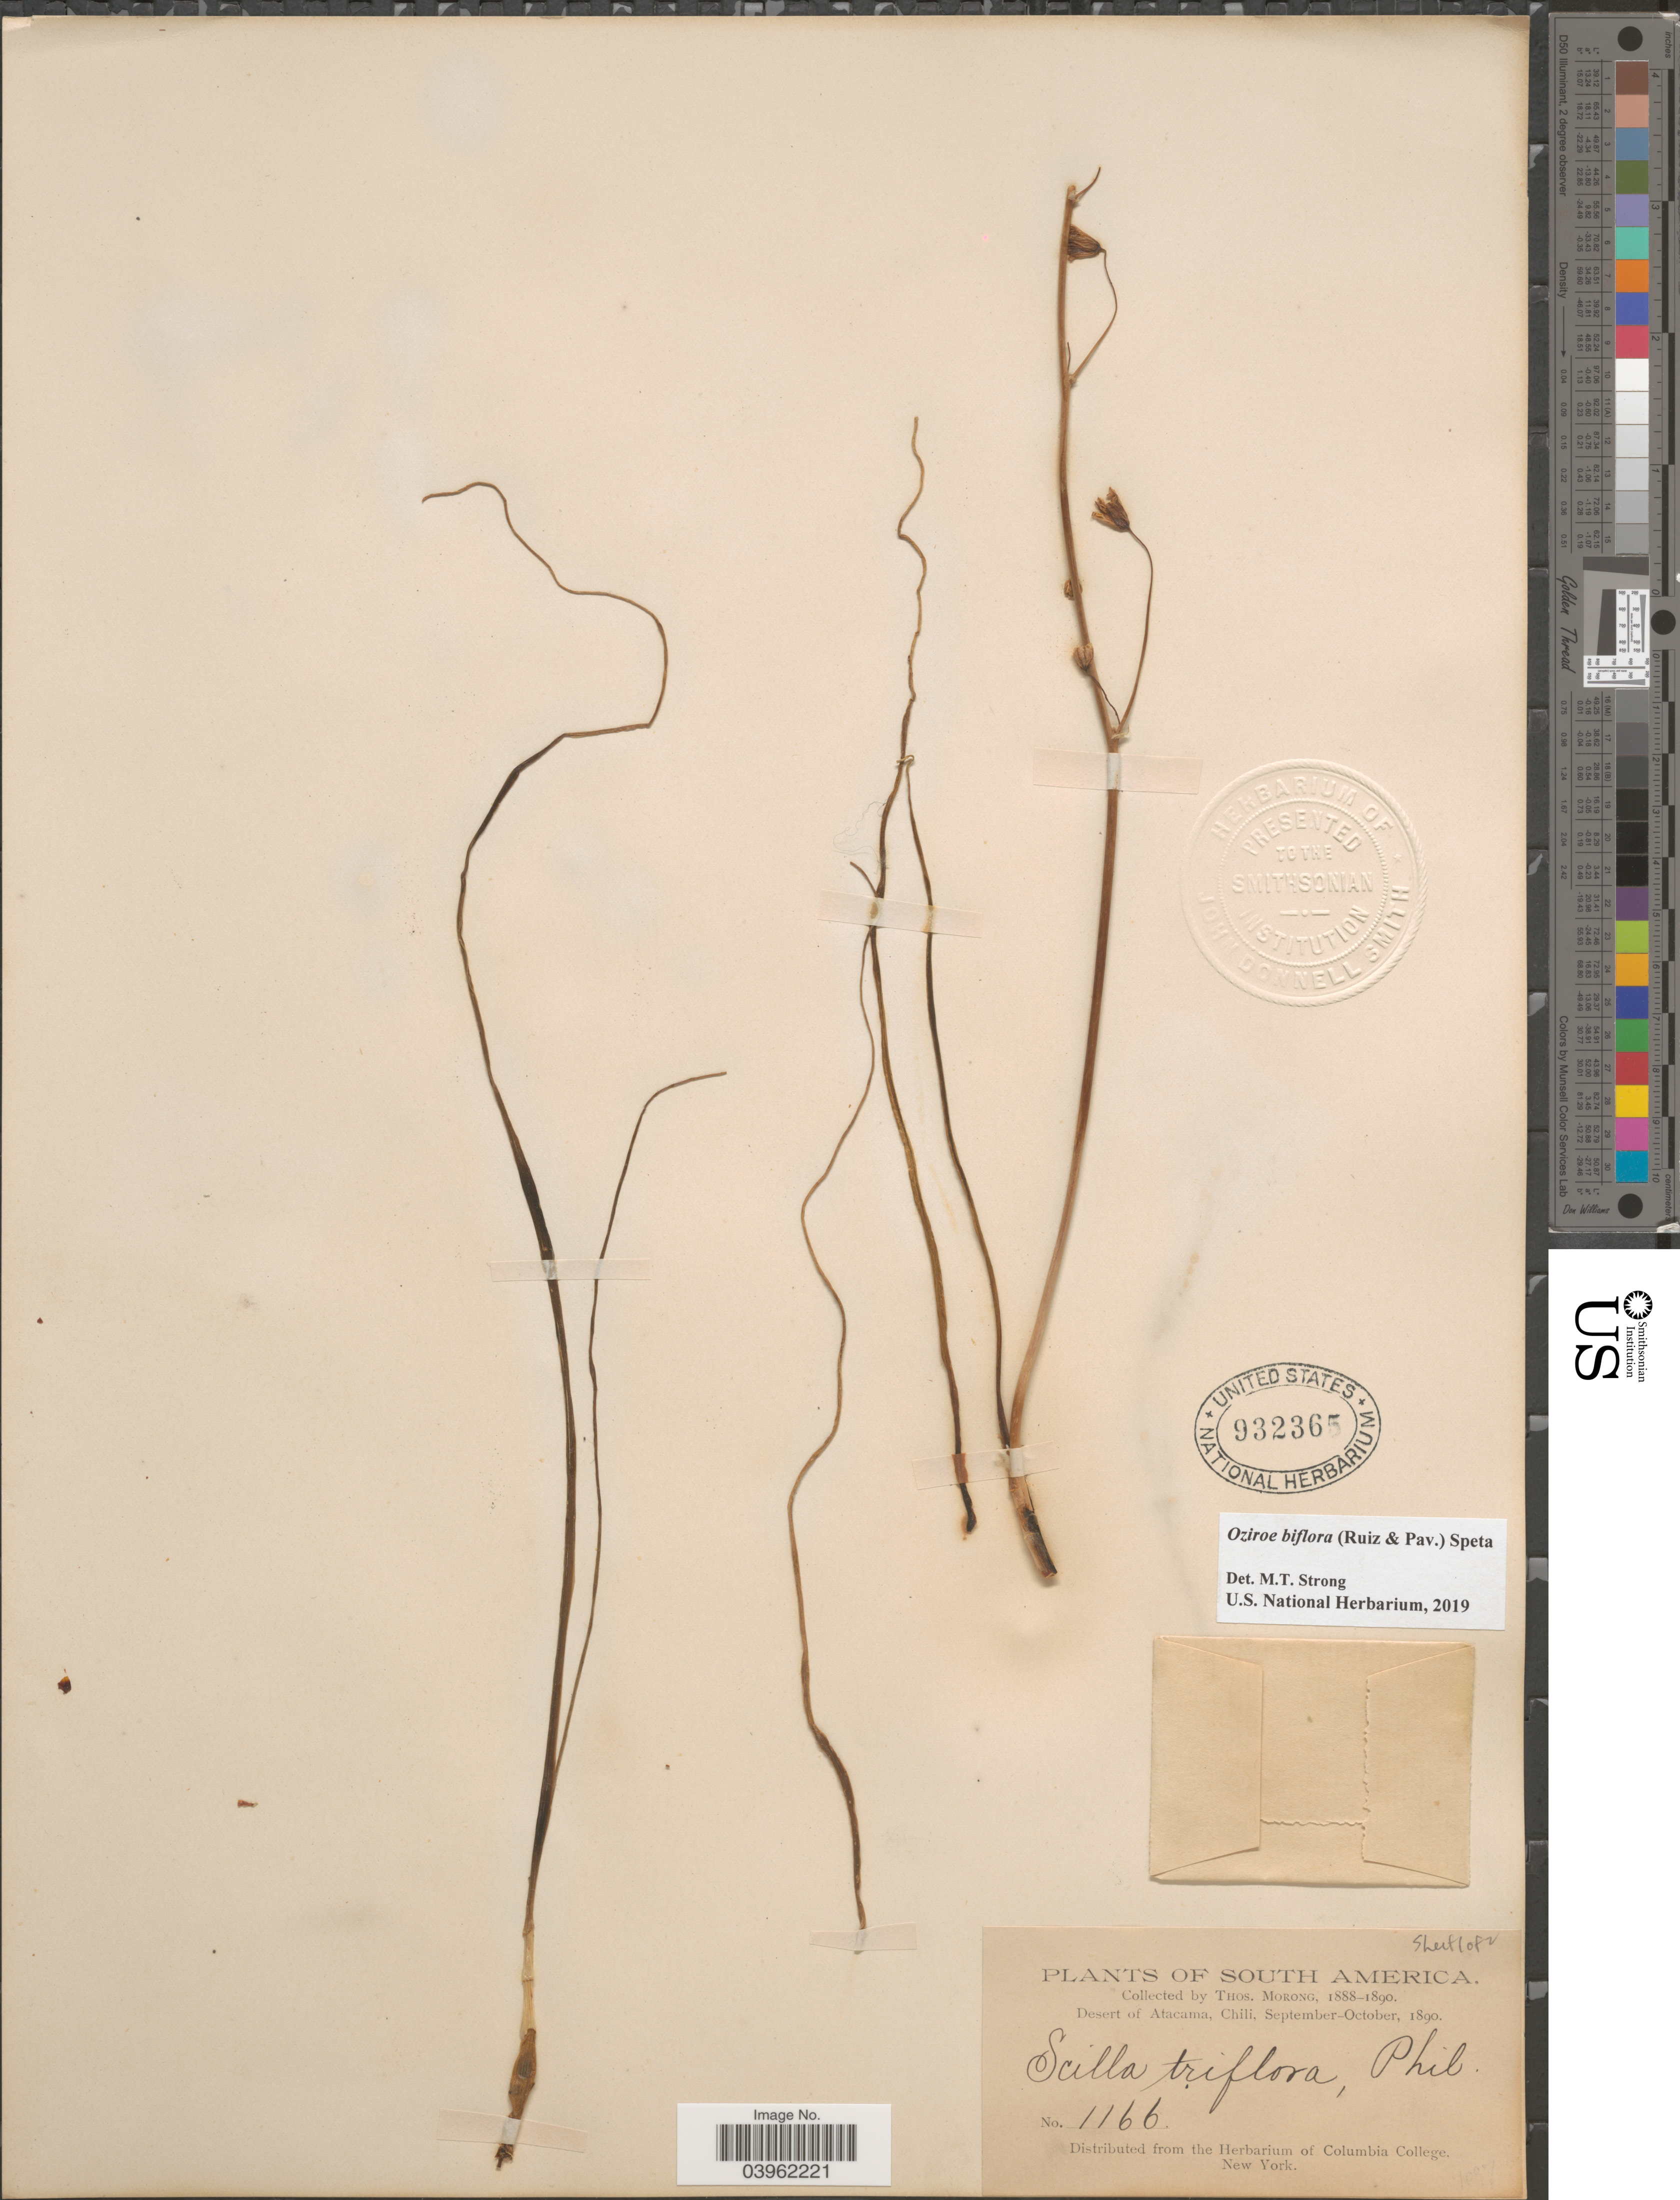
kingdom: Plantae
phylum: Tracheophyta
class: Liliopsida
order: Asparagales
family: Asparagaceae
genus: Oziroe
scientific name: Oziroë biflora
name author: (Ruiz & Pav.) Speta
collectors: ex herb. T. Morong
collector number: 1166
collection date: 1890-09/1890-10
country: Chile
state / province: Atacama (III)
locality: Desert of Atacama.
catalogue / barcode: US 932365